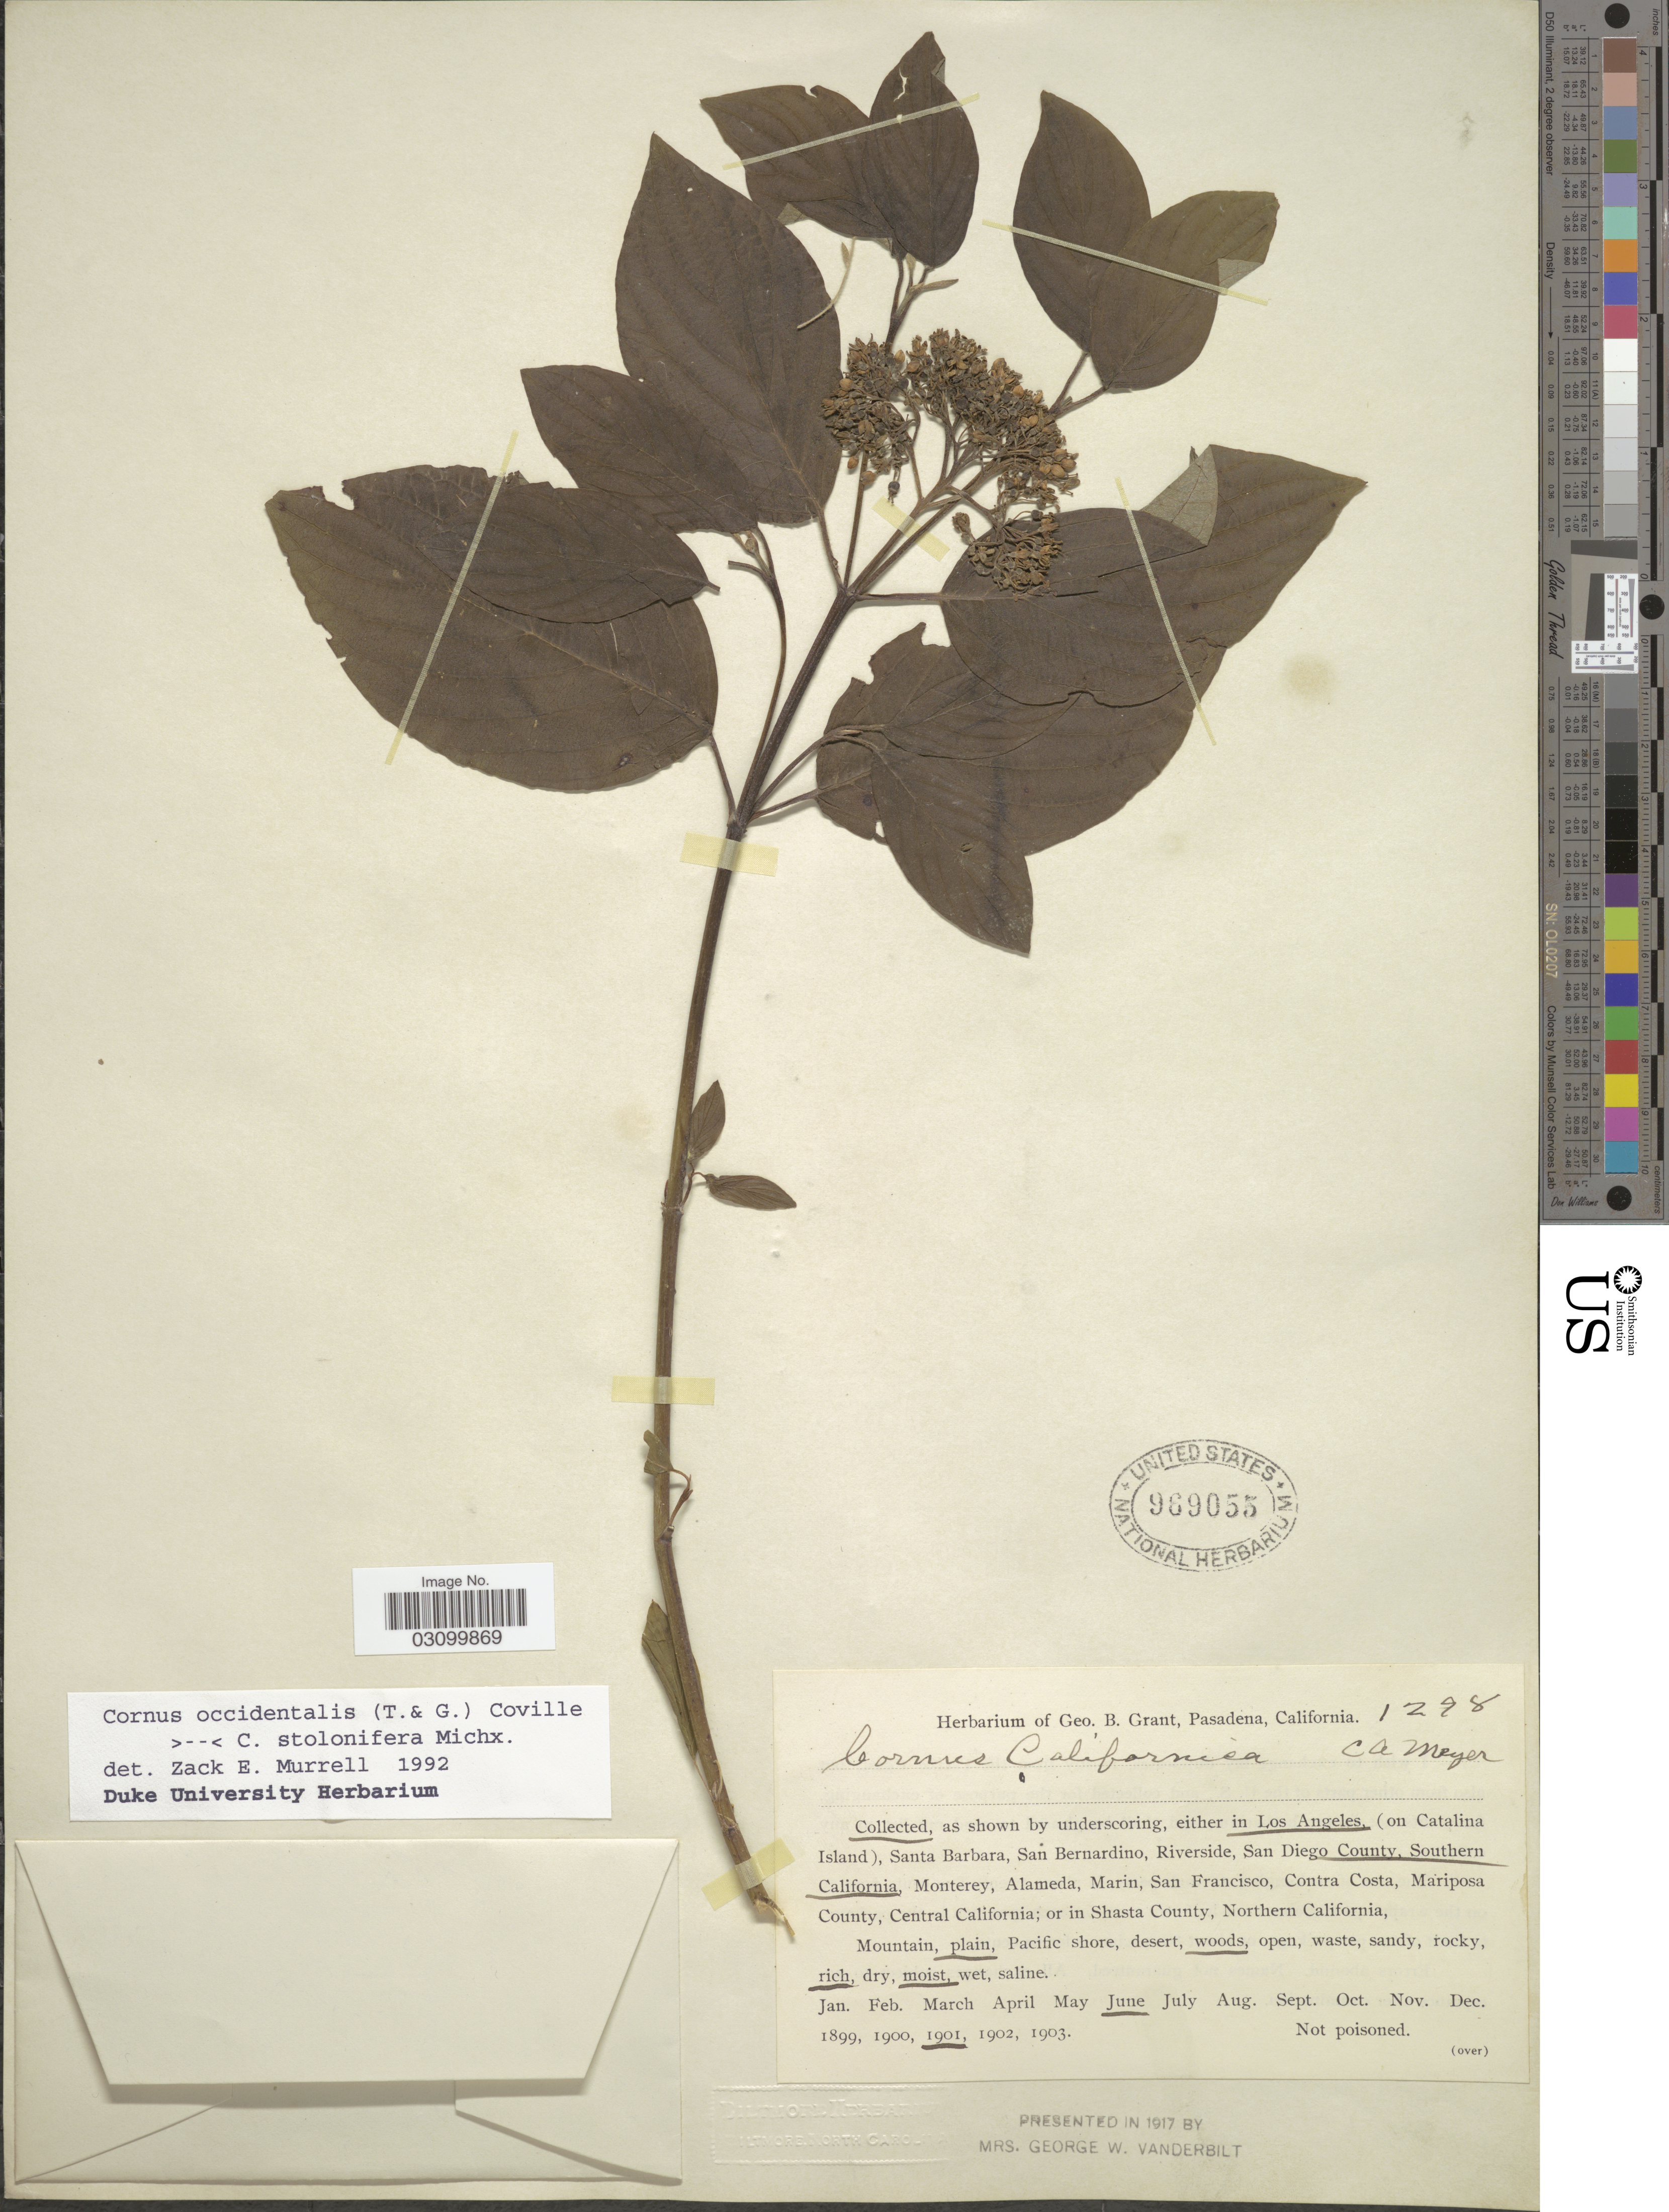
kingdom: Plantae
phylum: Tracheophyta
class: Magnoliopsida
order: Cornales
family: Cornaceae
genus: Cornus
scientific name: Cornus sp.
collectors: ex herb. Geo. B. Grant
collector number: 1298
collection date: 1901-06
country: United States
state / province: California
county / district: Los Angeles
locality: In Los Angeles. San Diego County, Southern California.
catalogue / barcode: US 969055